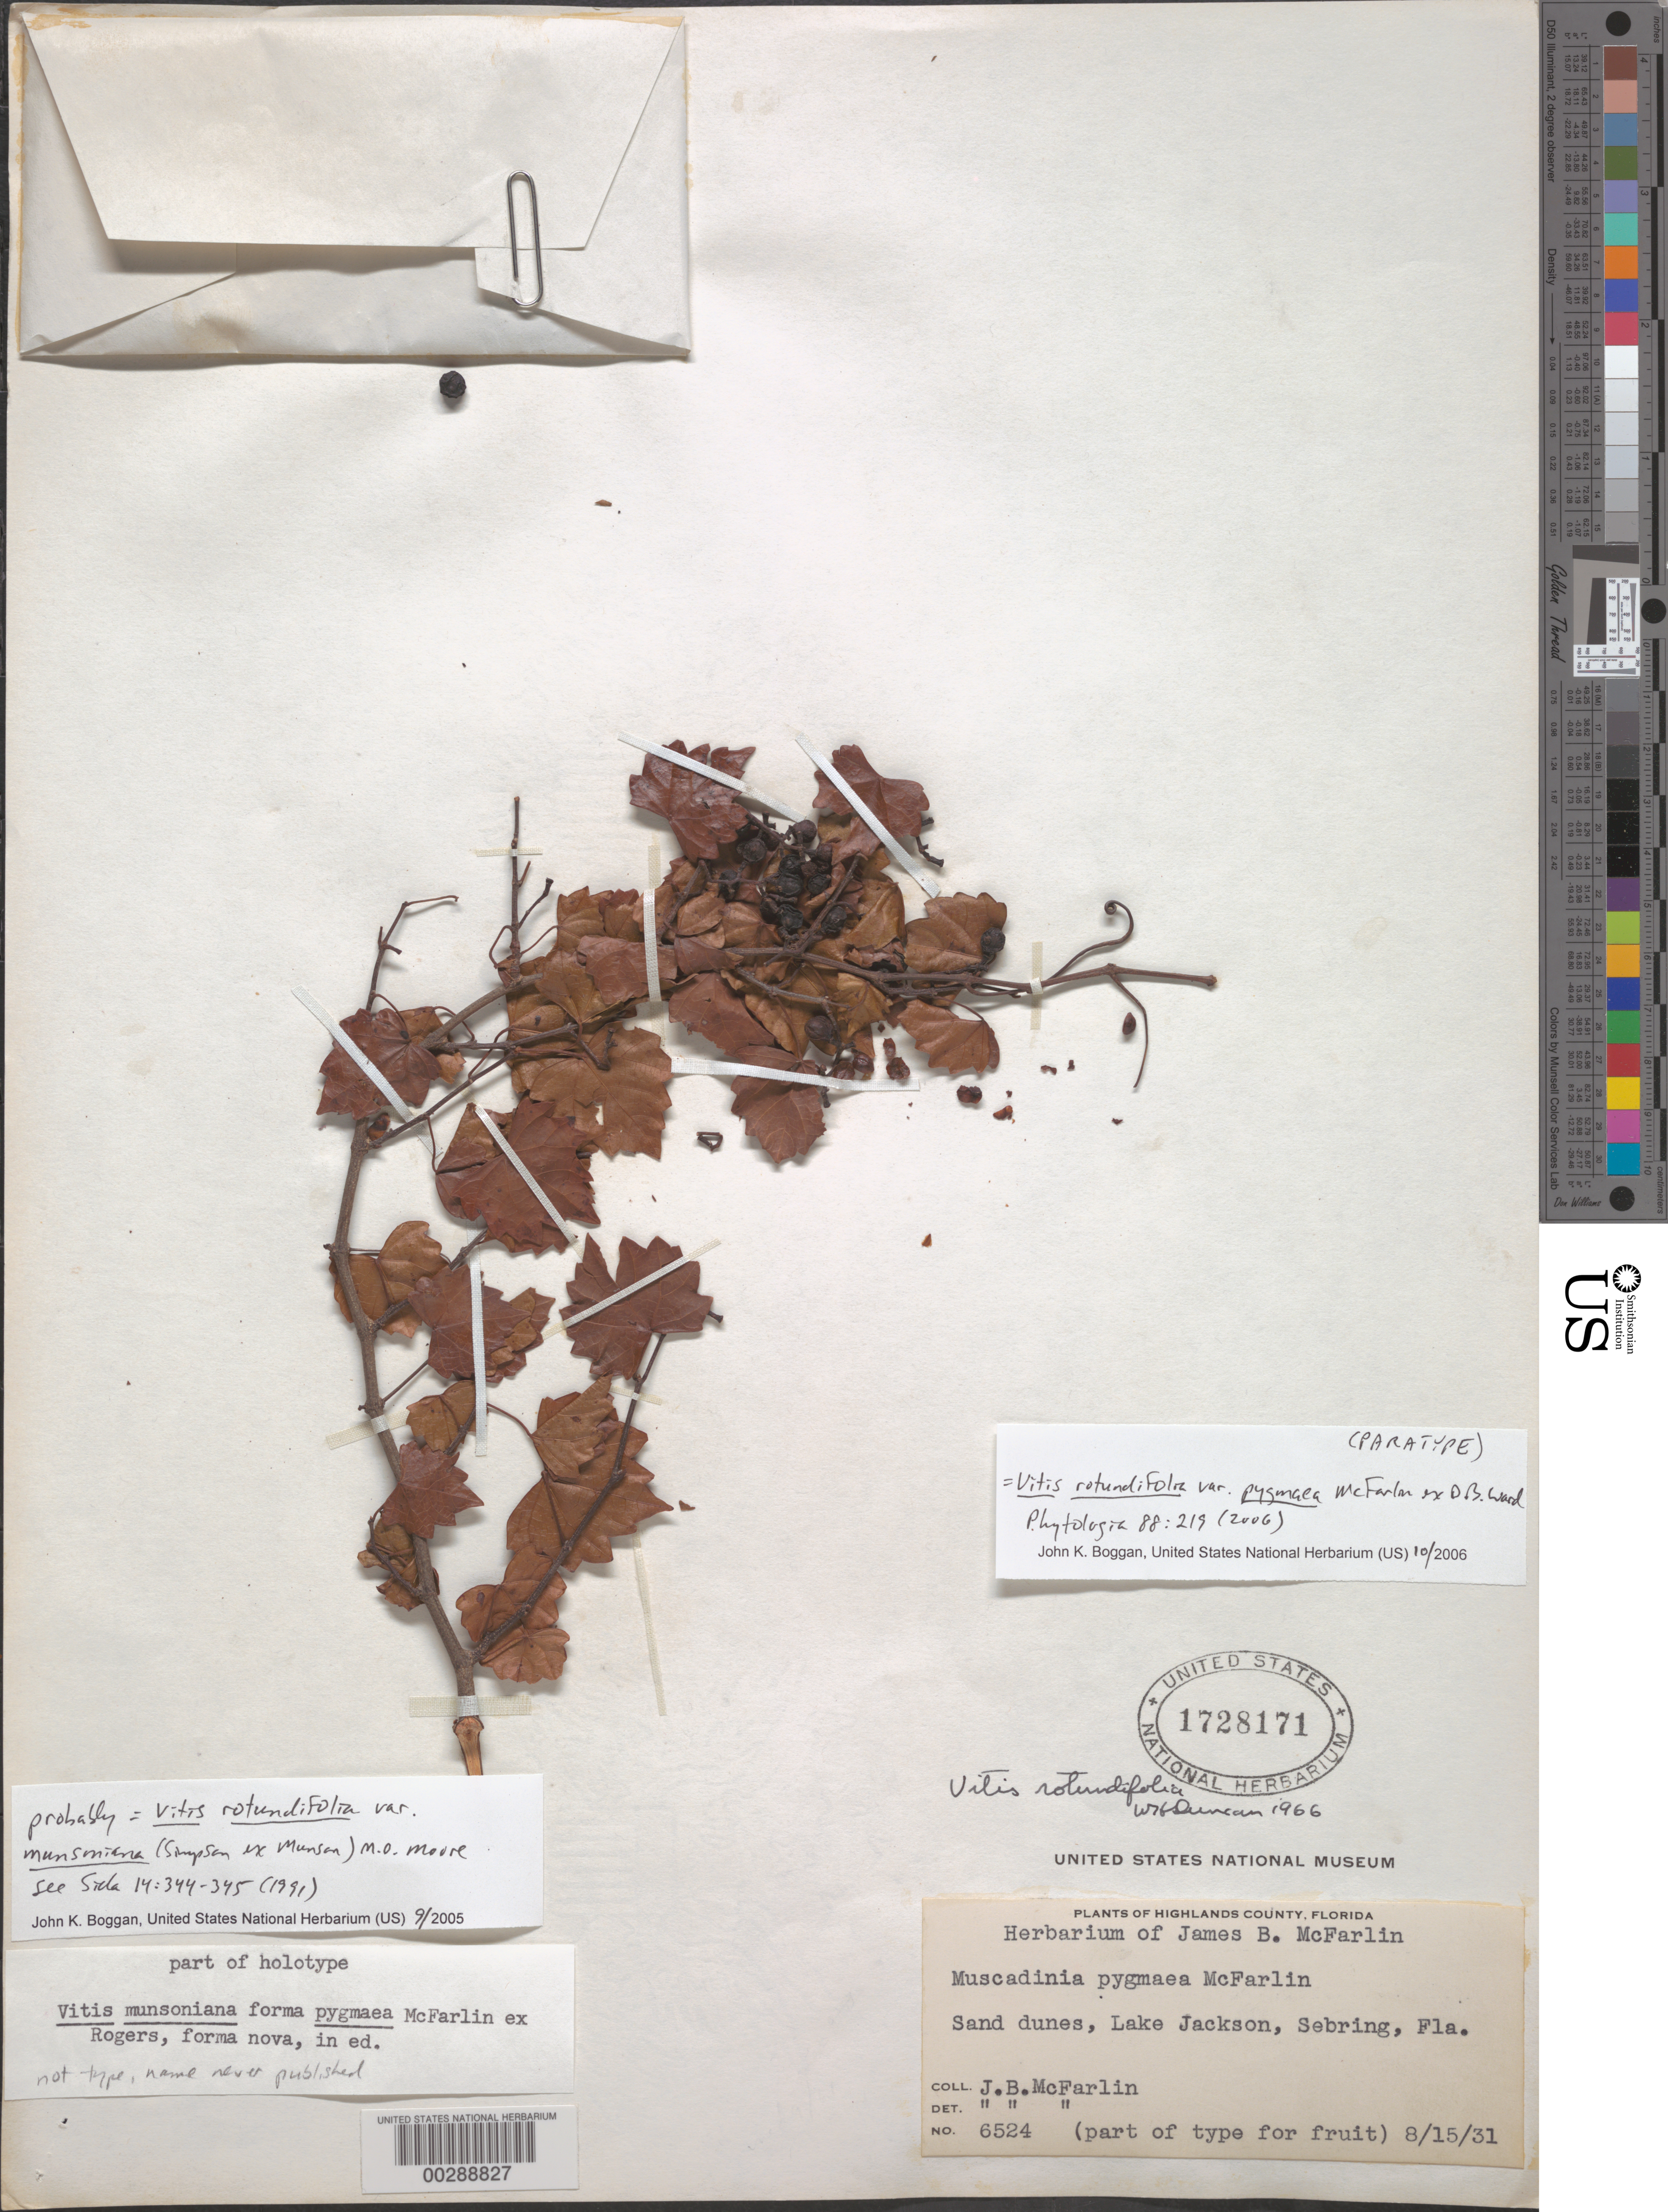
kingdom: Plantae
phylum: Tracheophyta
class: Magnoliopsida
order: Vitales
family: Vitaceae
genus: Vitis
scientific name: Vitis rotundifolia var. pygmaea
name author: McFarlin ex D.B. Ward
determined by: Boggan, J. K., (US), NMNH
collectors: J. McFarlin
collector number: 6524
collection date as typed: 15 Aug 1931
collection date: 1931-08-15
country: United States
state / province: Florida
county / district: Highlands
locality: Sand dunes, Lake Jackson, Sebring.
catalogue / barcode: US 1728171